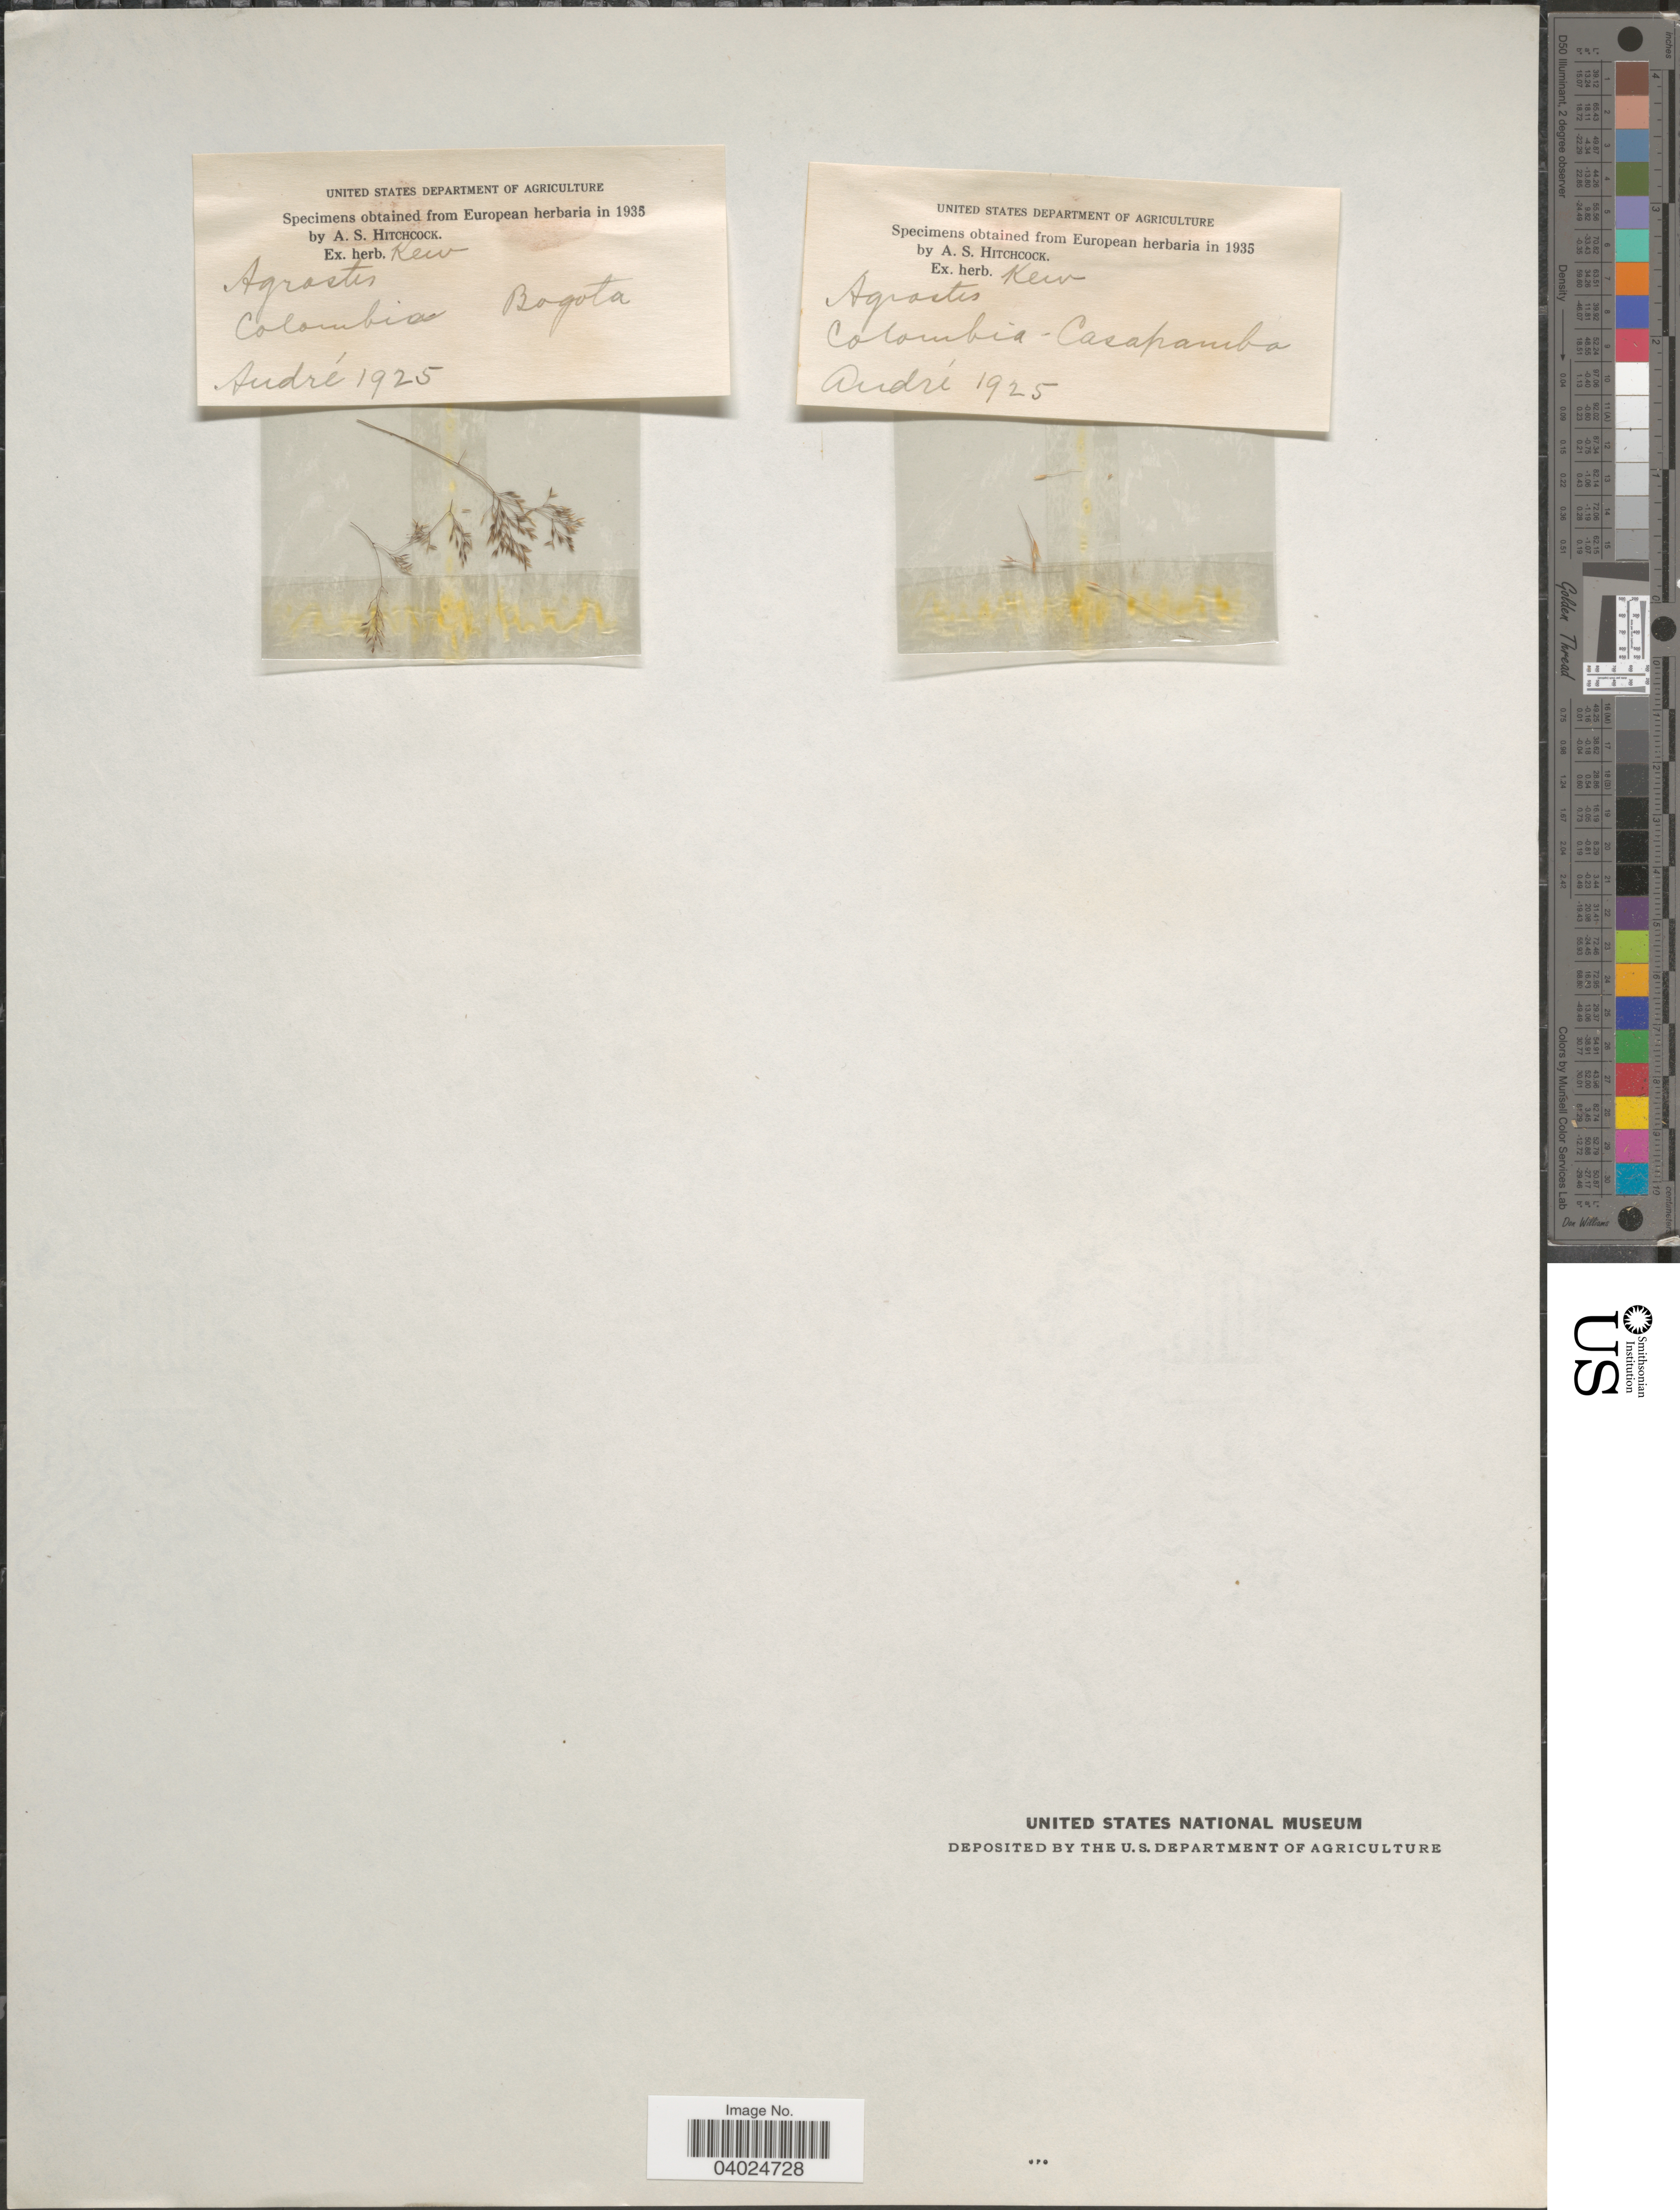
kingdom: Plantae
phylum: Tracheophyta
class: Liliopsida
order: Poales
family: Poaceae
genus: Agrostis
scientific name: Agrostis stolonifera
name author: L.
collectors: André, --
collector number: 1925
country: Colombia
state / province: Bogota D.C.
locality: Bogota.